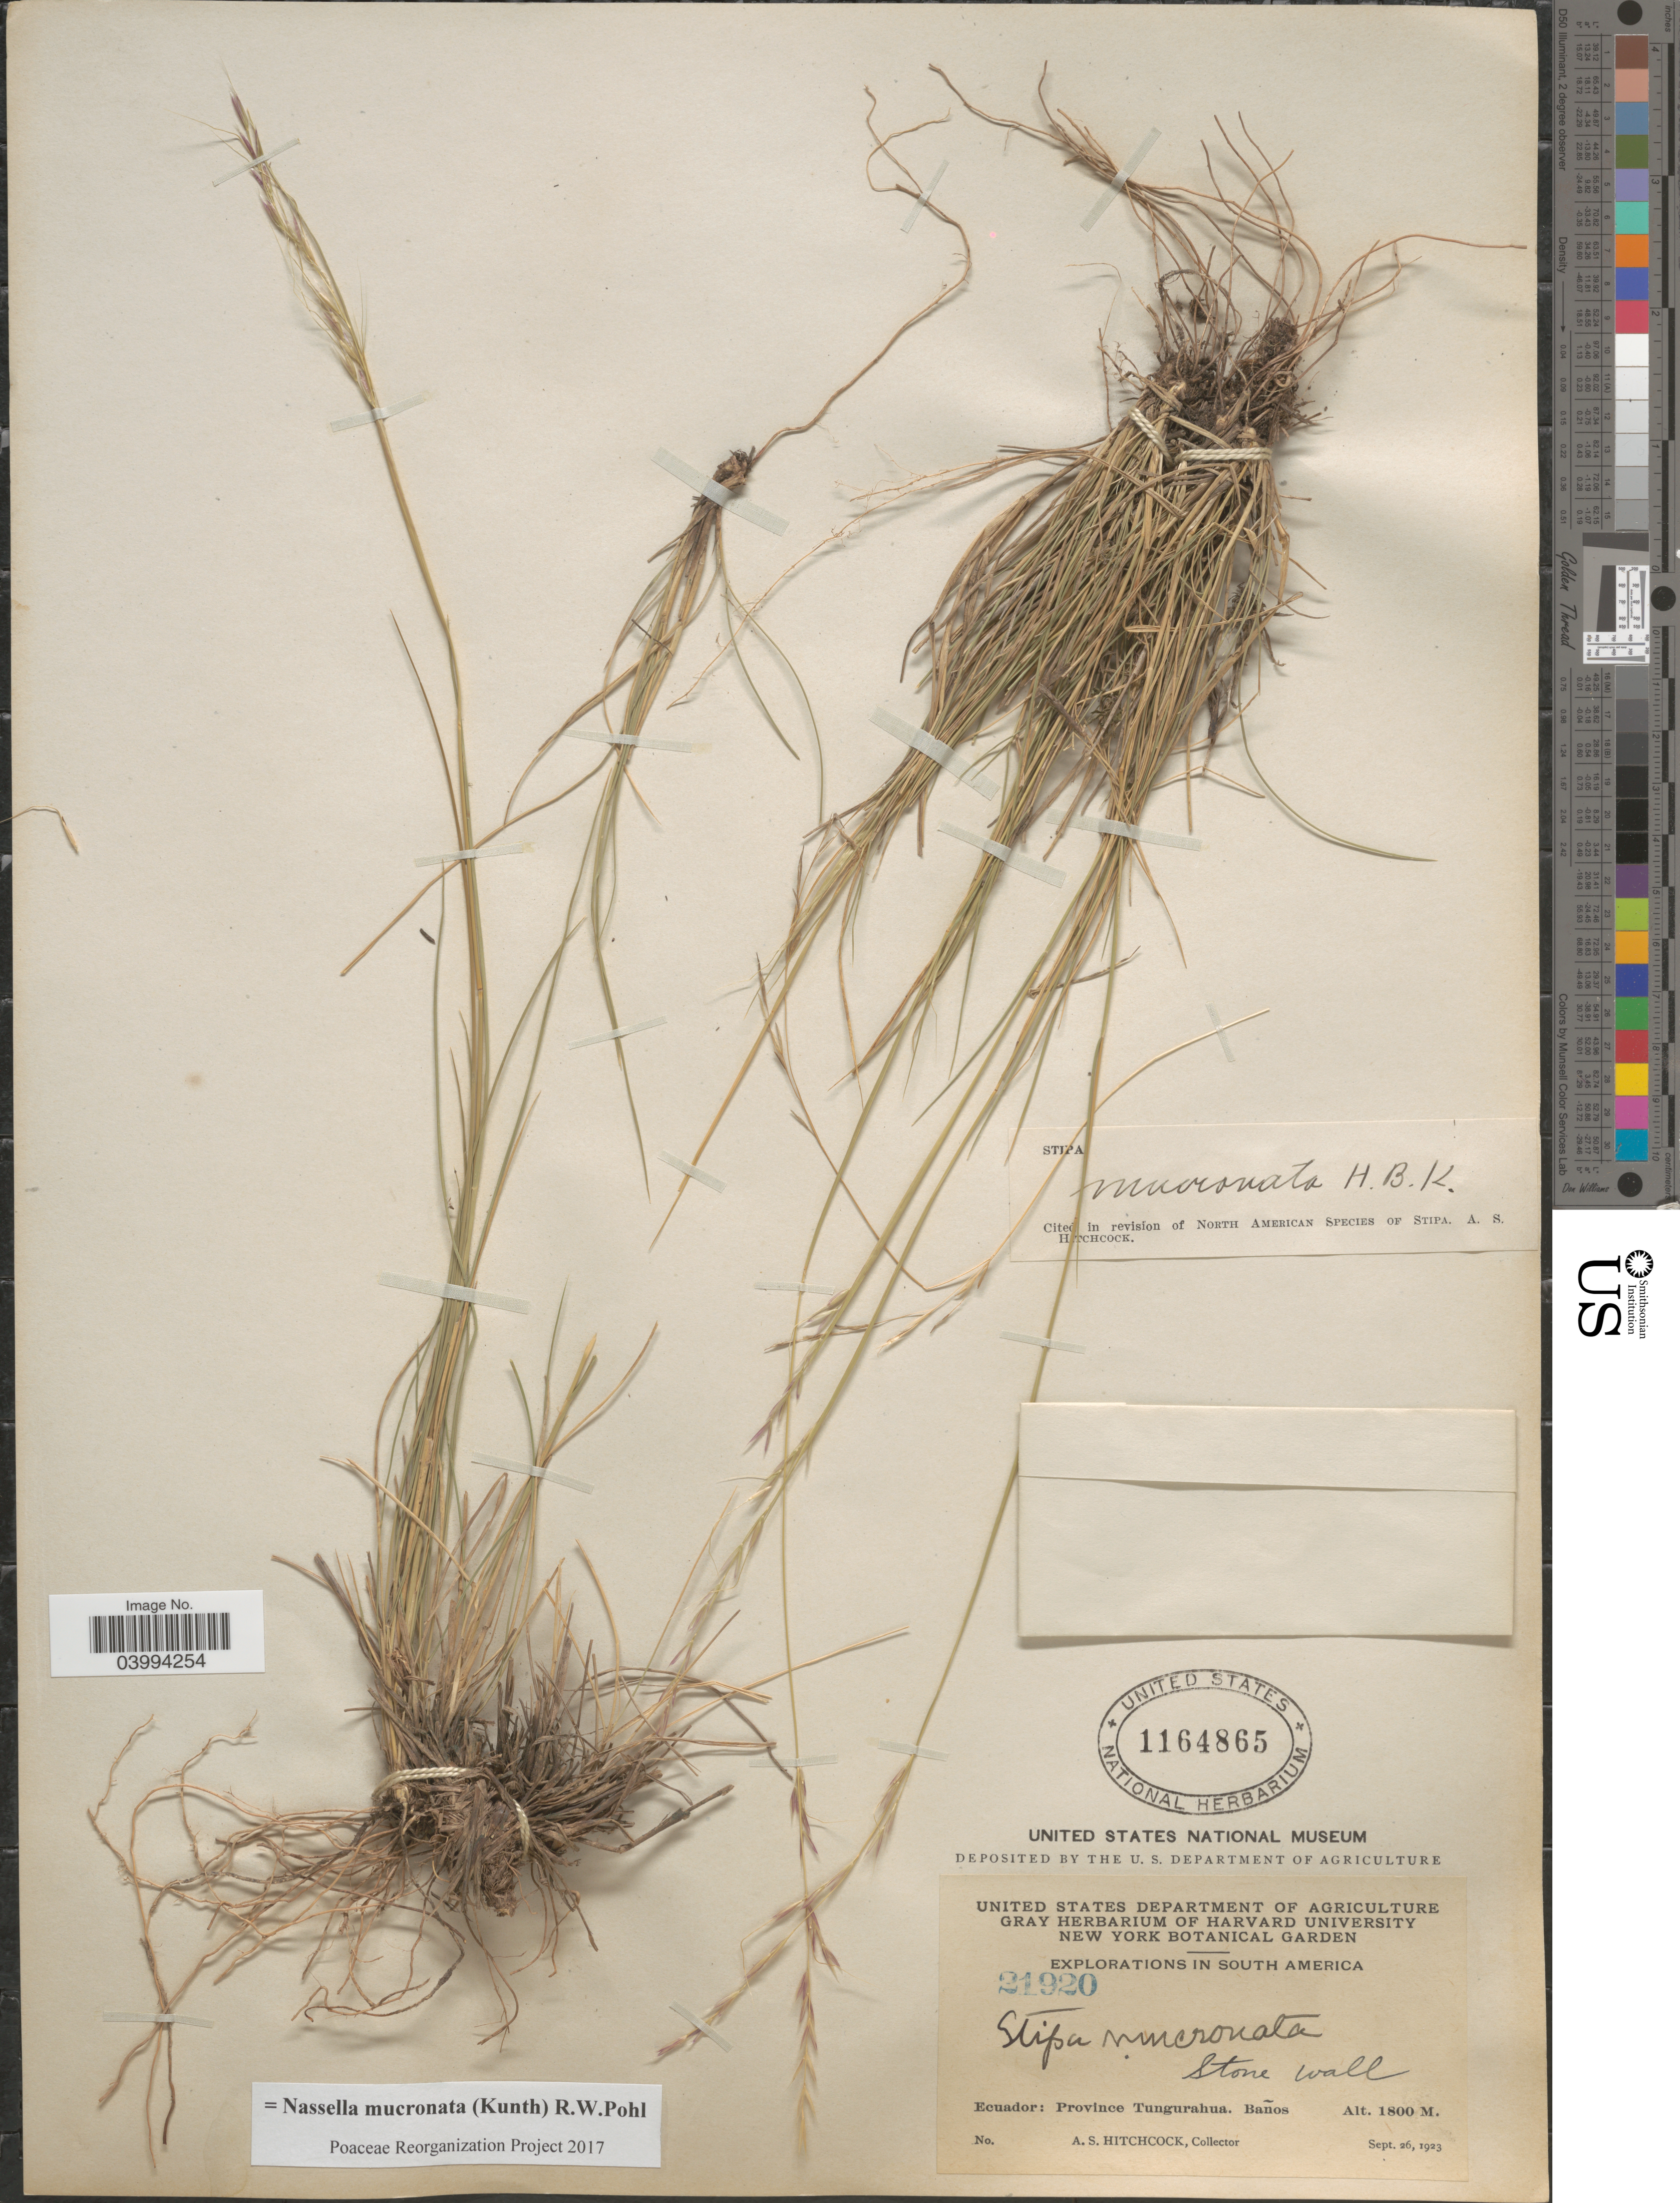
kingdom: Plantae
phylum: Tracheophyta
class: Liliopsida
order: Poales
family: Poaceae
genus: Nassella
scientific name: Nassella mucronata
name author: (Kunth) R.W. Pohl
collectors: A. S. Hitchcock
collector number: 21920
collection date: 1923-09-26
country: Ecuador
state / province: Tungurahua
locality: Baños.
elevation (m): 1800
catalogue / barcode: US 1164865